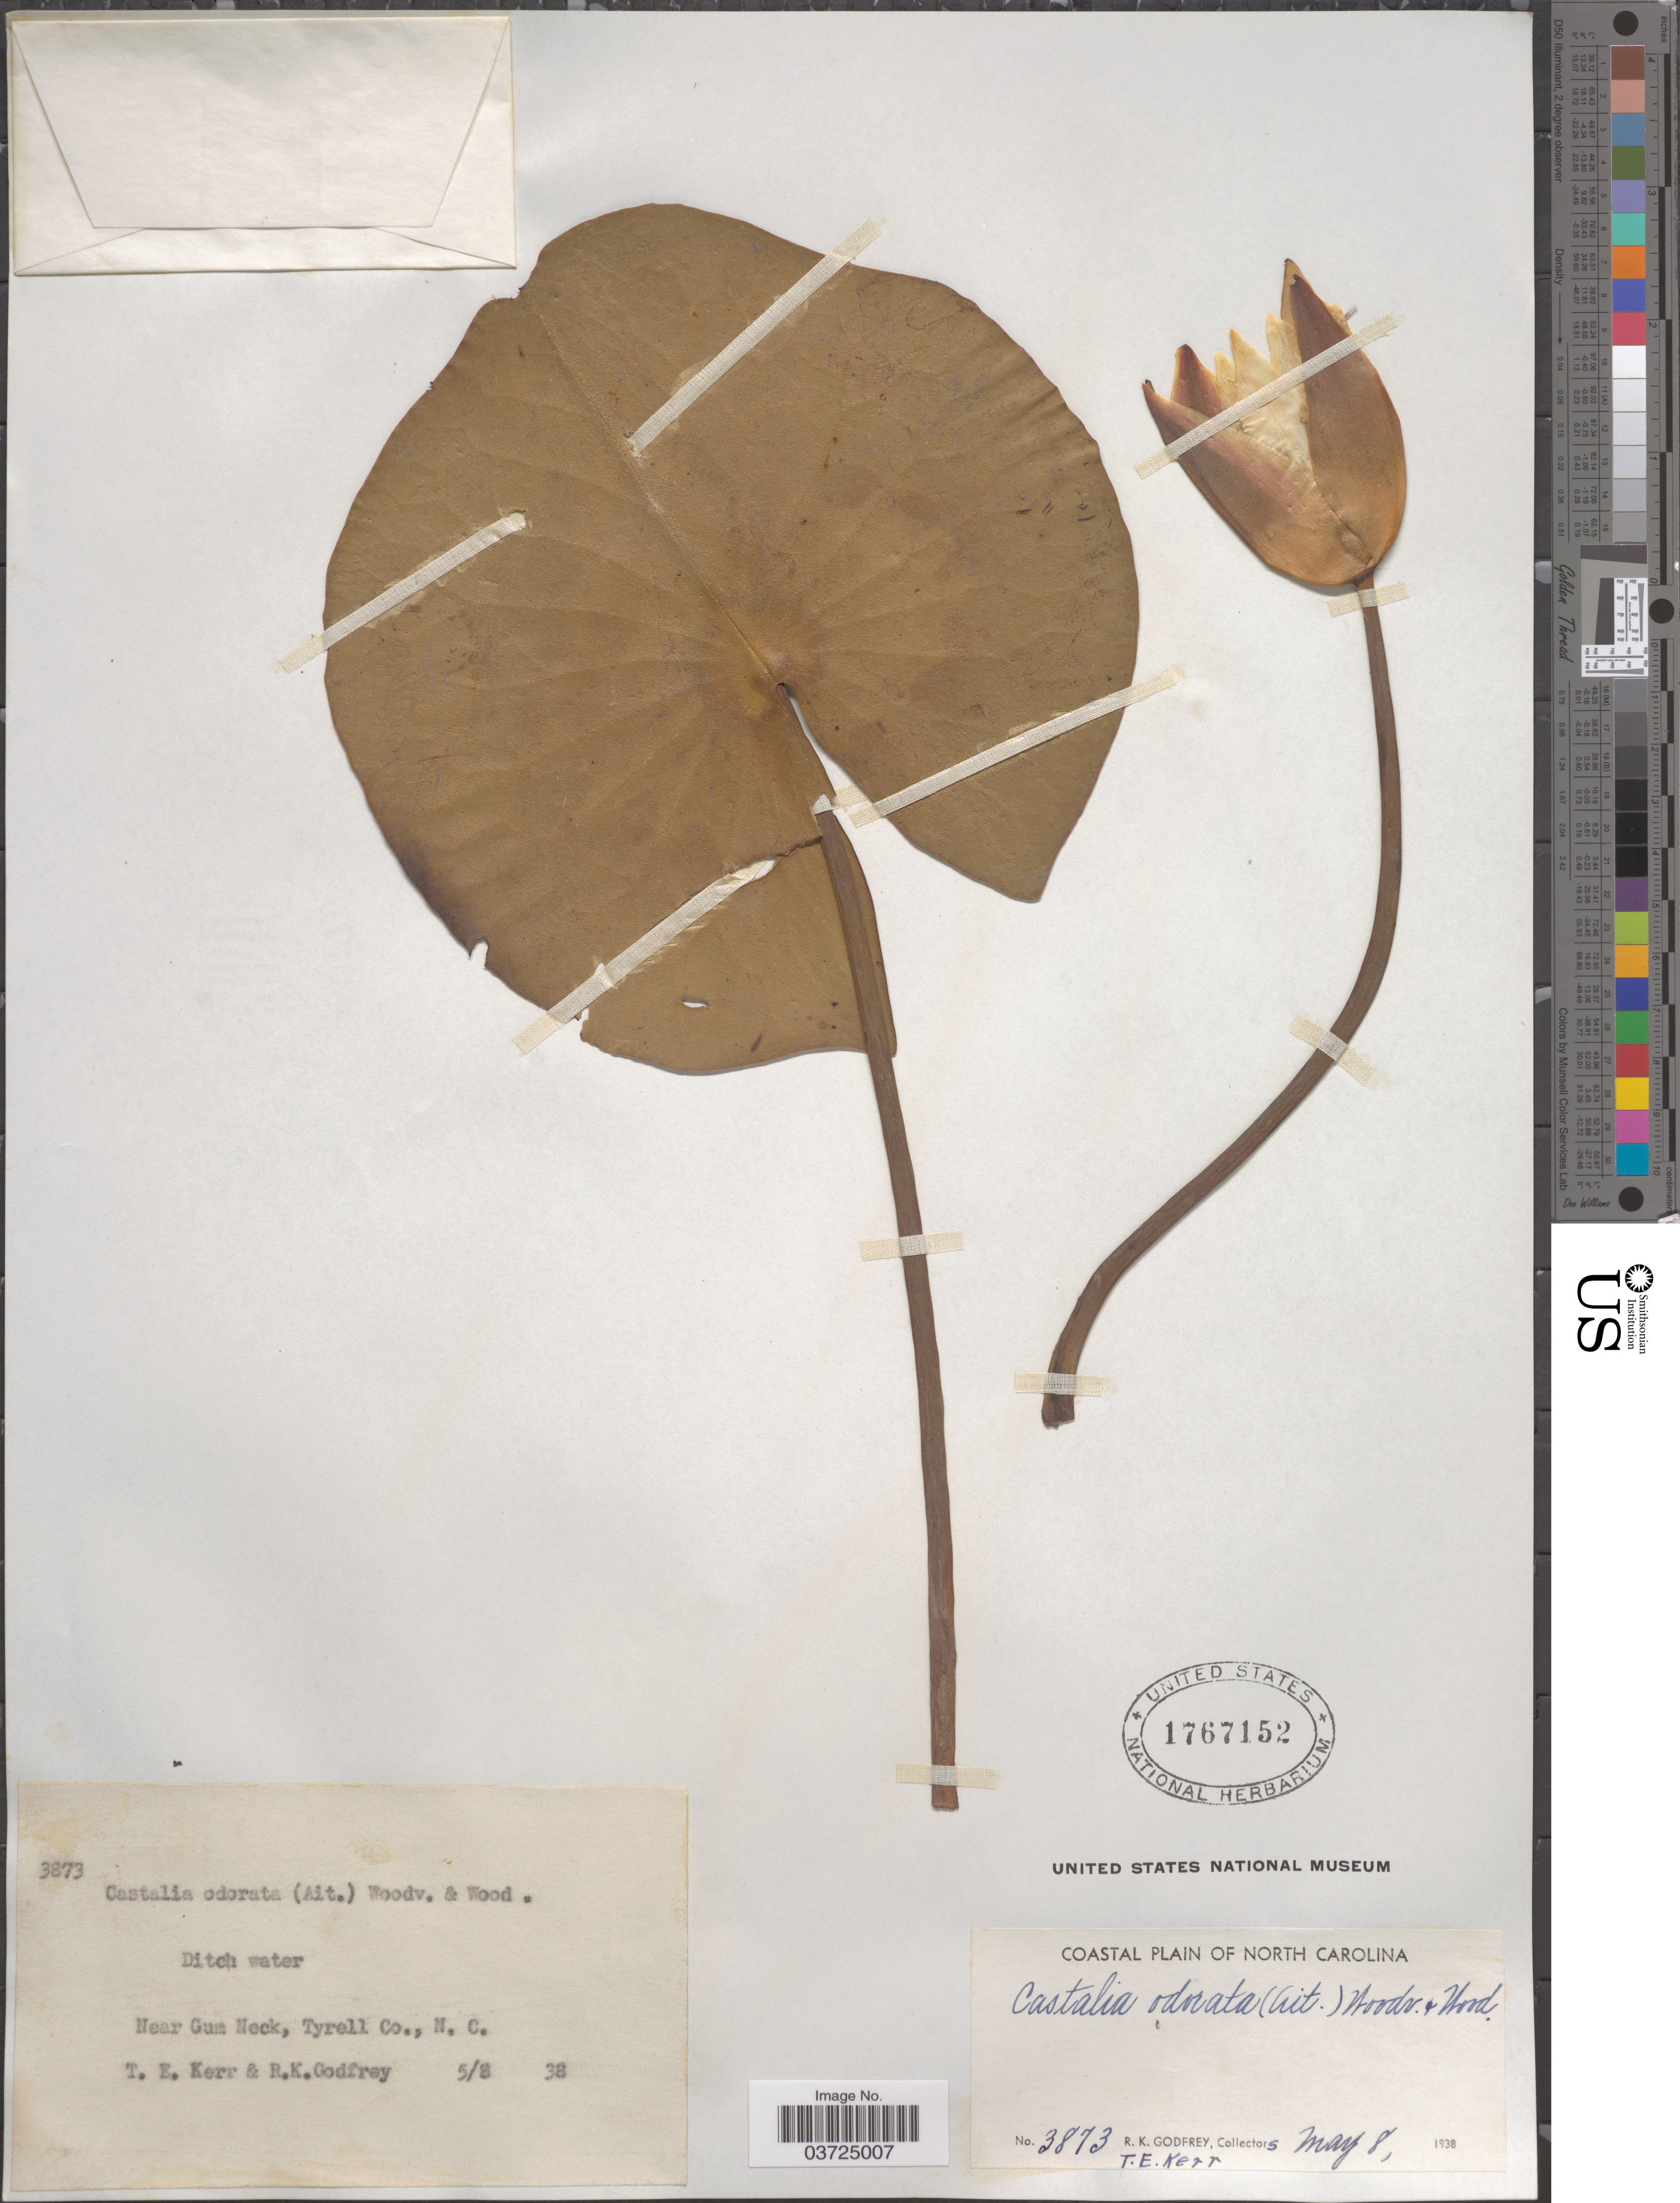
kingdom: Plantae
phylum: Tracheophyta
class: Magnoliopsida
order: Nymphaeales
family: Nymphaeaceae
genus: Nymphaea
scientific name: Nymphaea odorata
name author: Aiton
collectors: R. K. Godfrey & T. E. Kerr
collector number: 3873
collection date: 1938-05-08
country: United States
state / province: North Carolina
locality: Coastal Plain. Near Gum Neck, Tyrell Co.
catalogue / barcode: US 1767152